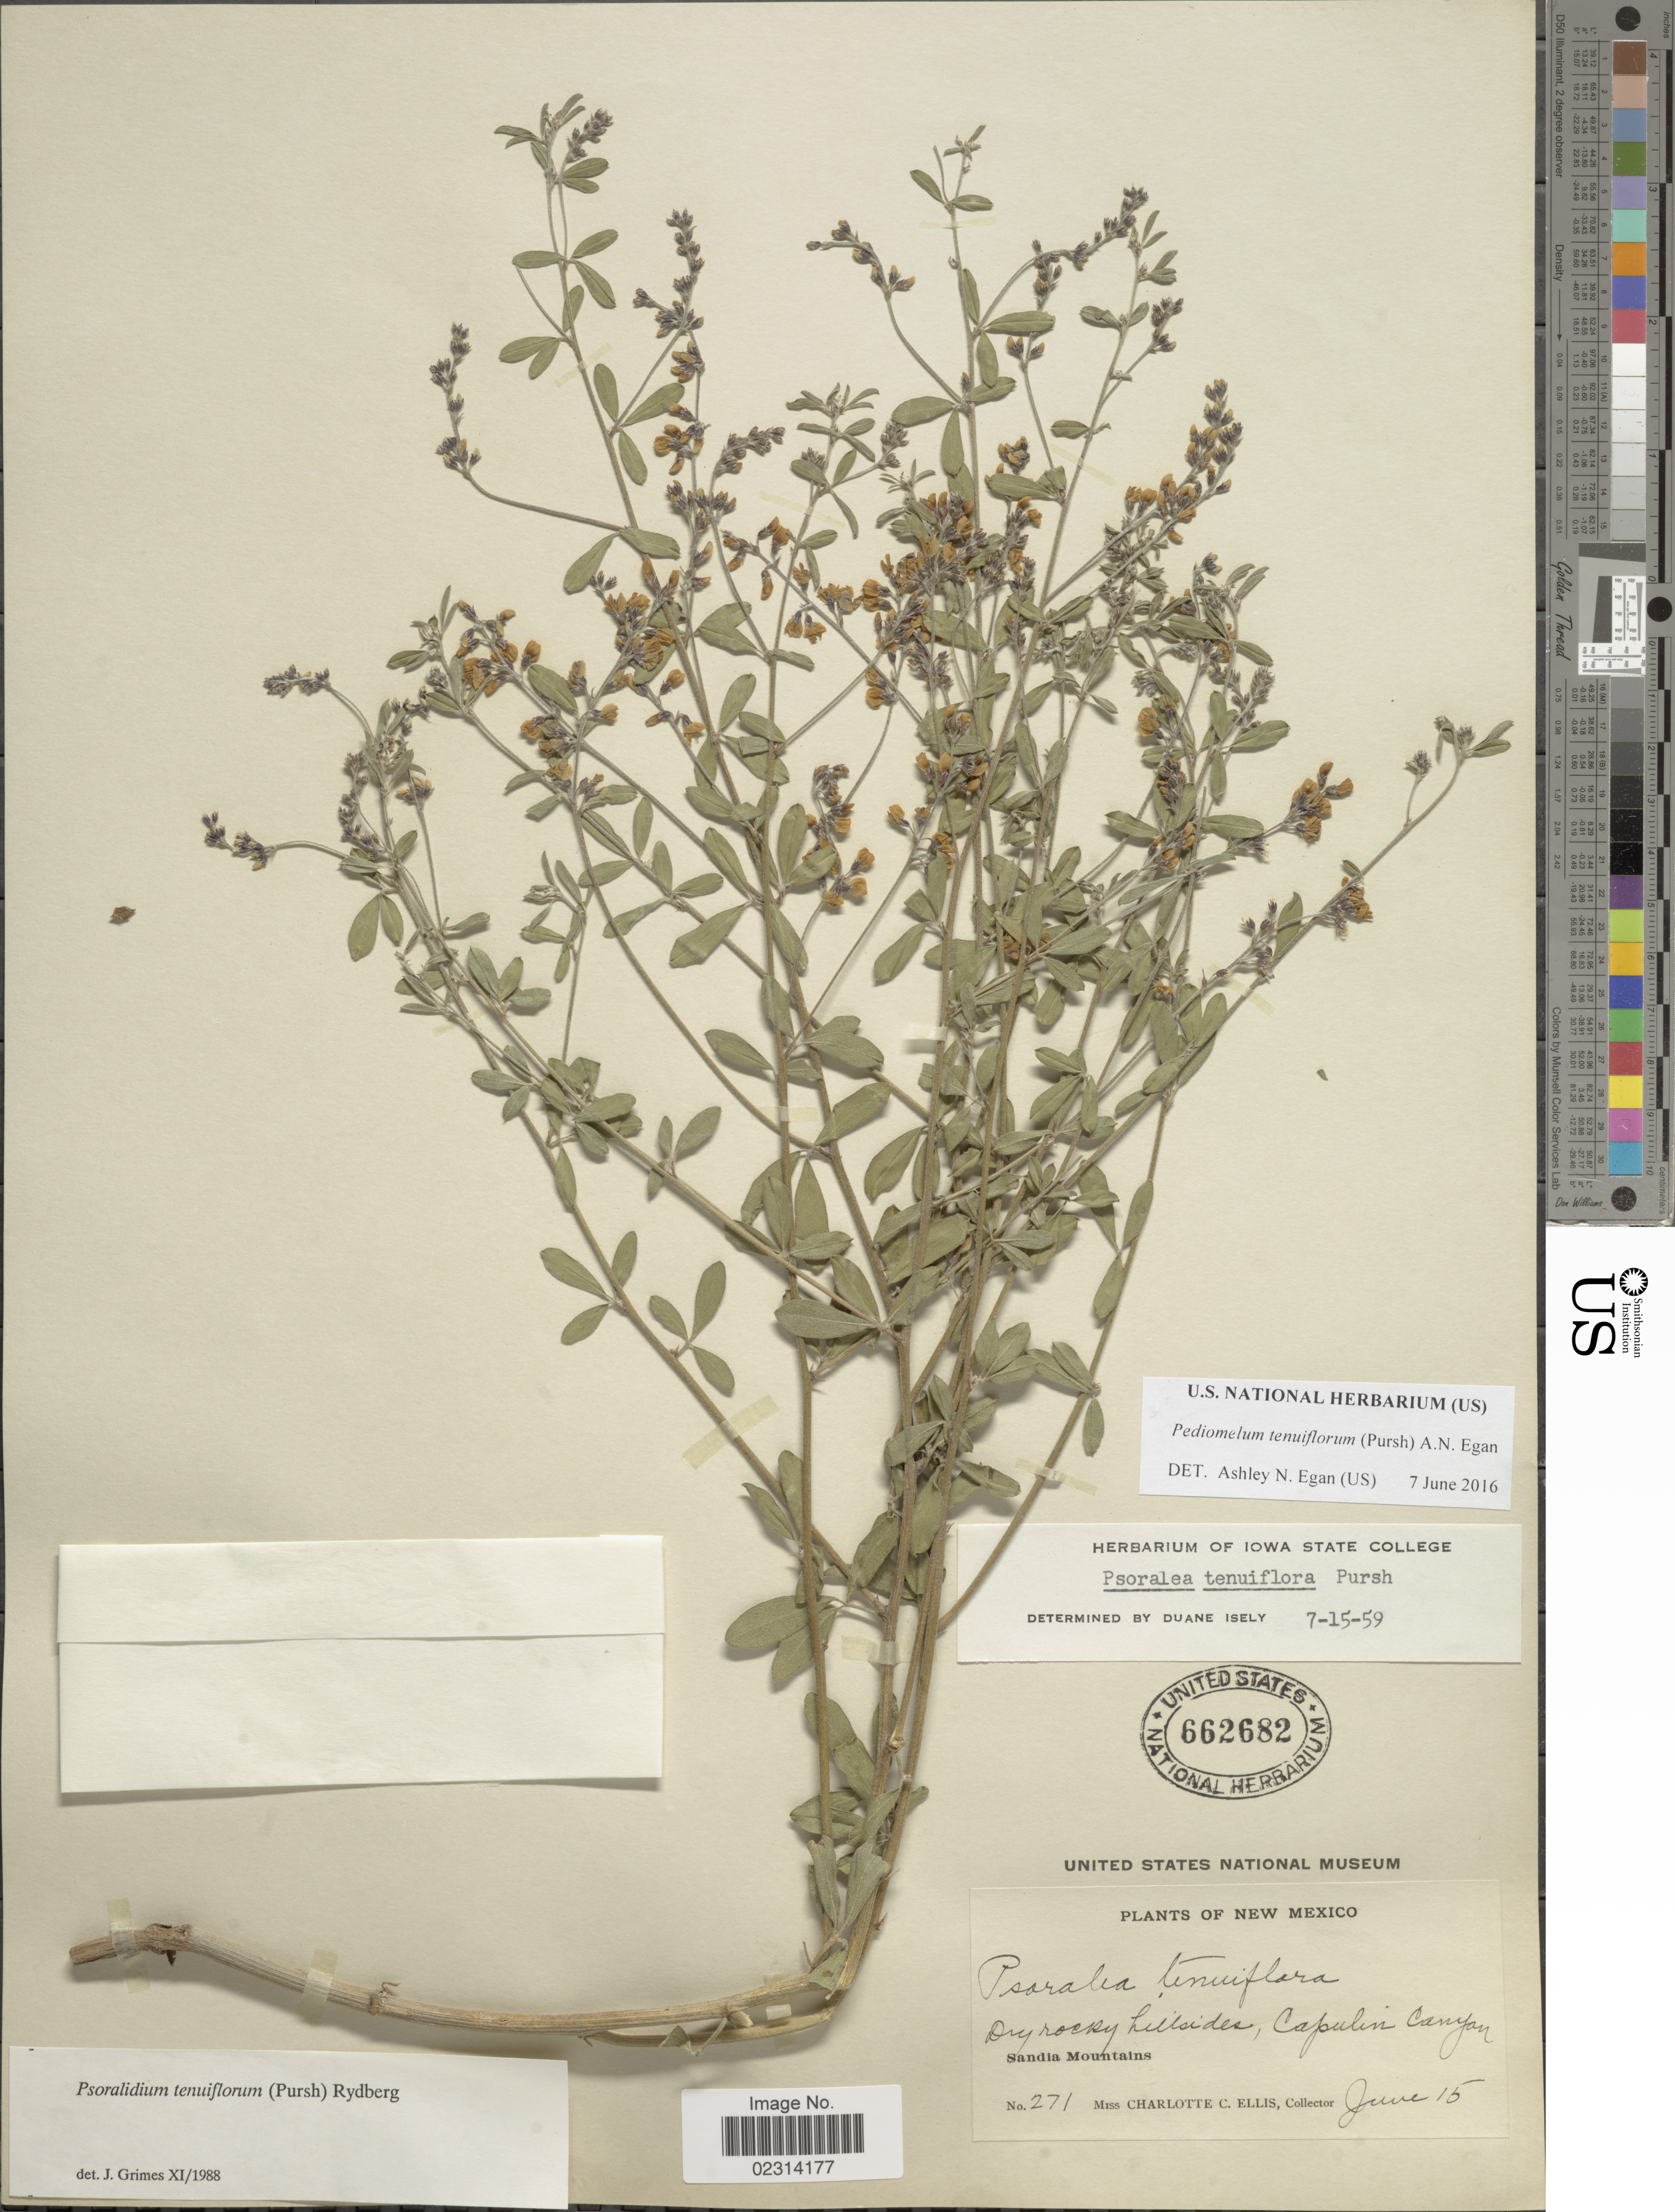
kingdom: Plantae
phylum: Tracheophyta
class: Magnoliopsida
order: Fabales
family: Fabaceae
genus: Psoralidium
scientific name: Psoralidium tenuiflorum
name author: (Pursh) Rydb.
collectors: C. C. Ellis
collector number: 271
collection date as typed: Transcribed d/m/y: /6/15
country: United States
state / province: New Mexico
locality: Capulin Canyon, Sandia Mountains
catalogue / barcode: US 662682